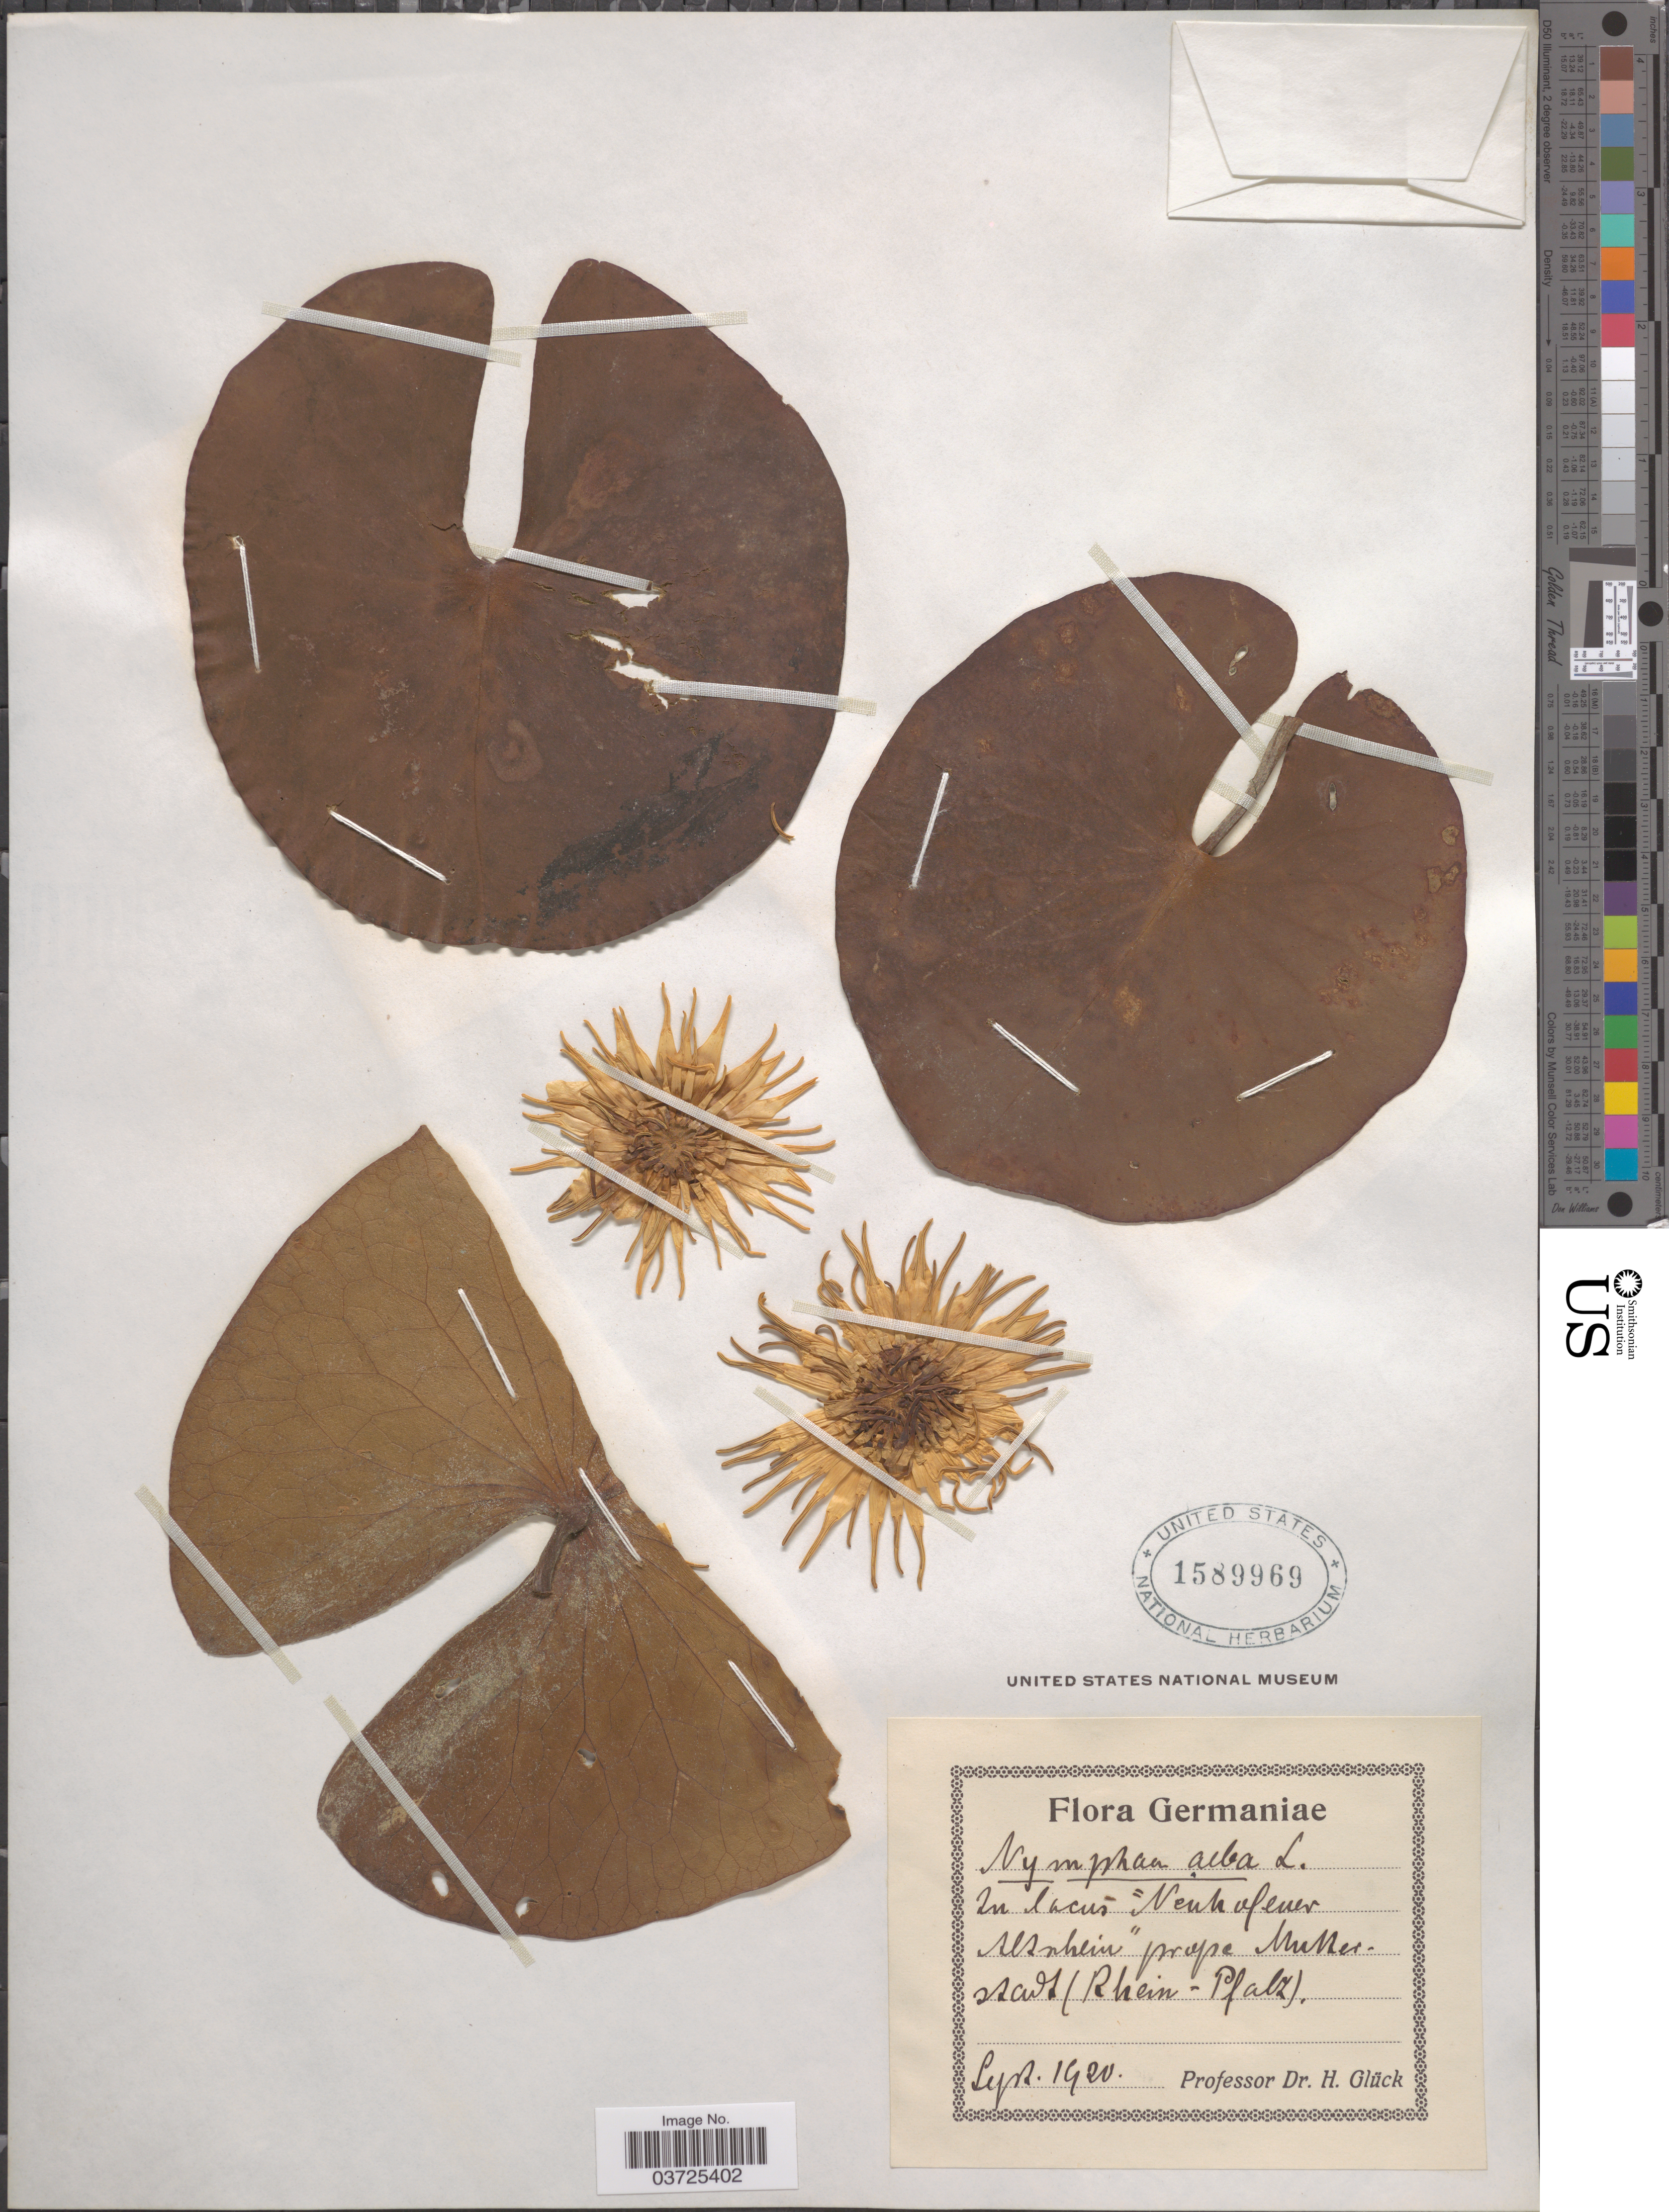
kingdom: Plantae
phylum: Tracheophyta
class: Magnoliopsida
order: Nymphaeales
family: Nymphaeaceae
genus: Nymphaea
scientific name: Nymphaea alba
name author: L.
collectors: H. Glück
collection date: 1920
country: Germany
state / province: Rhineland-Palatinate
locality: Gemaniae. Alsnhein prope Muller-stadt (Rhein-Pfalz).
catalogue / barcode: US 1589969